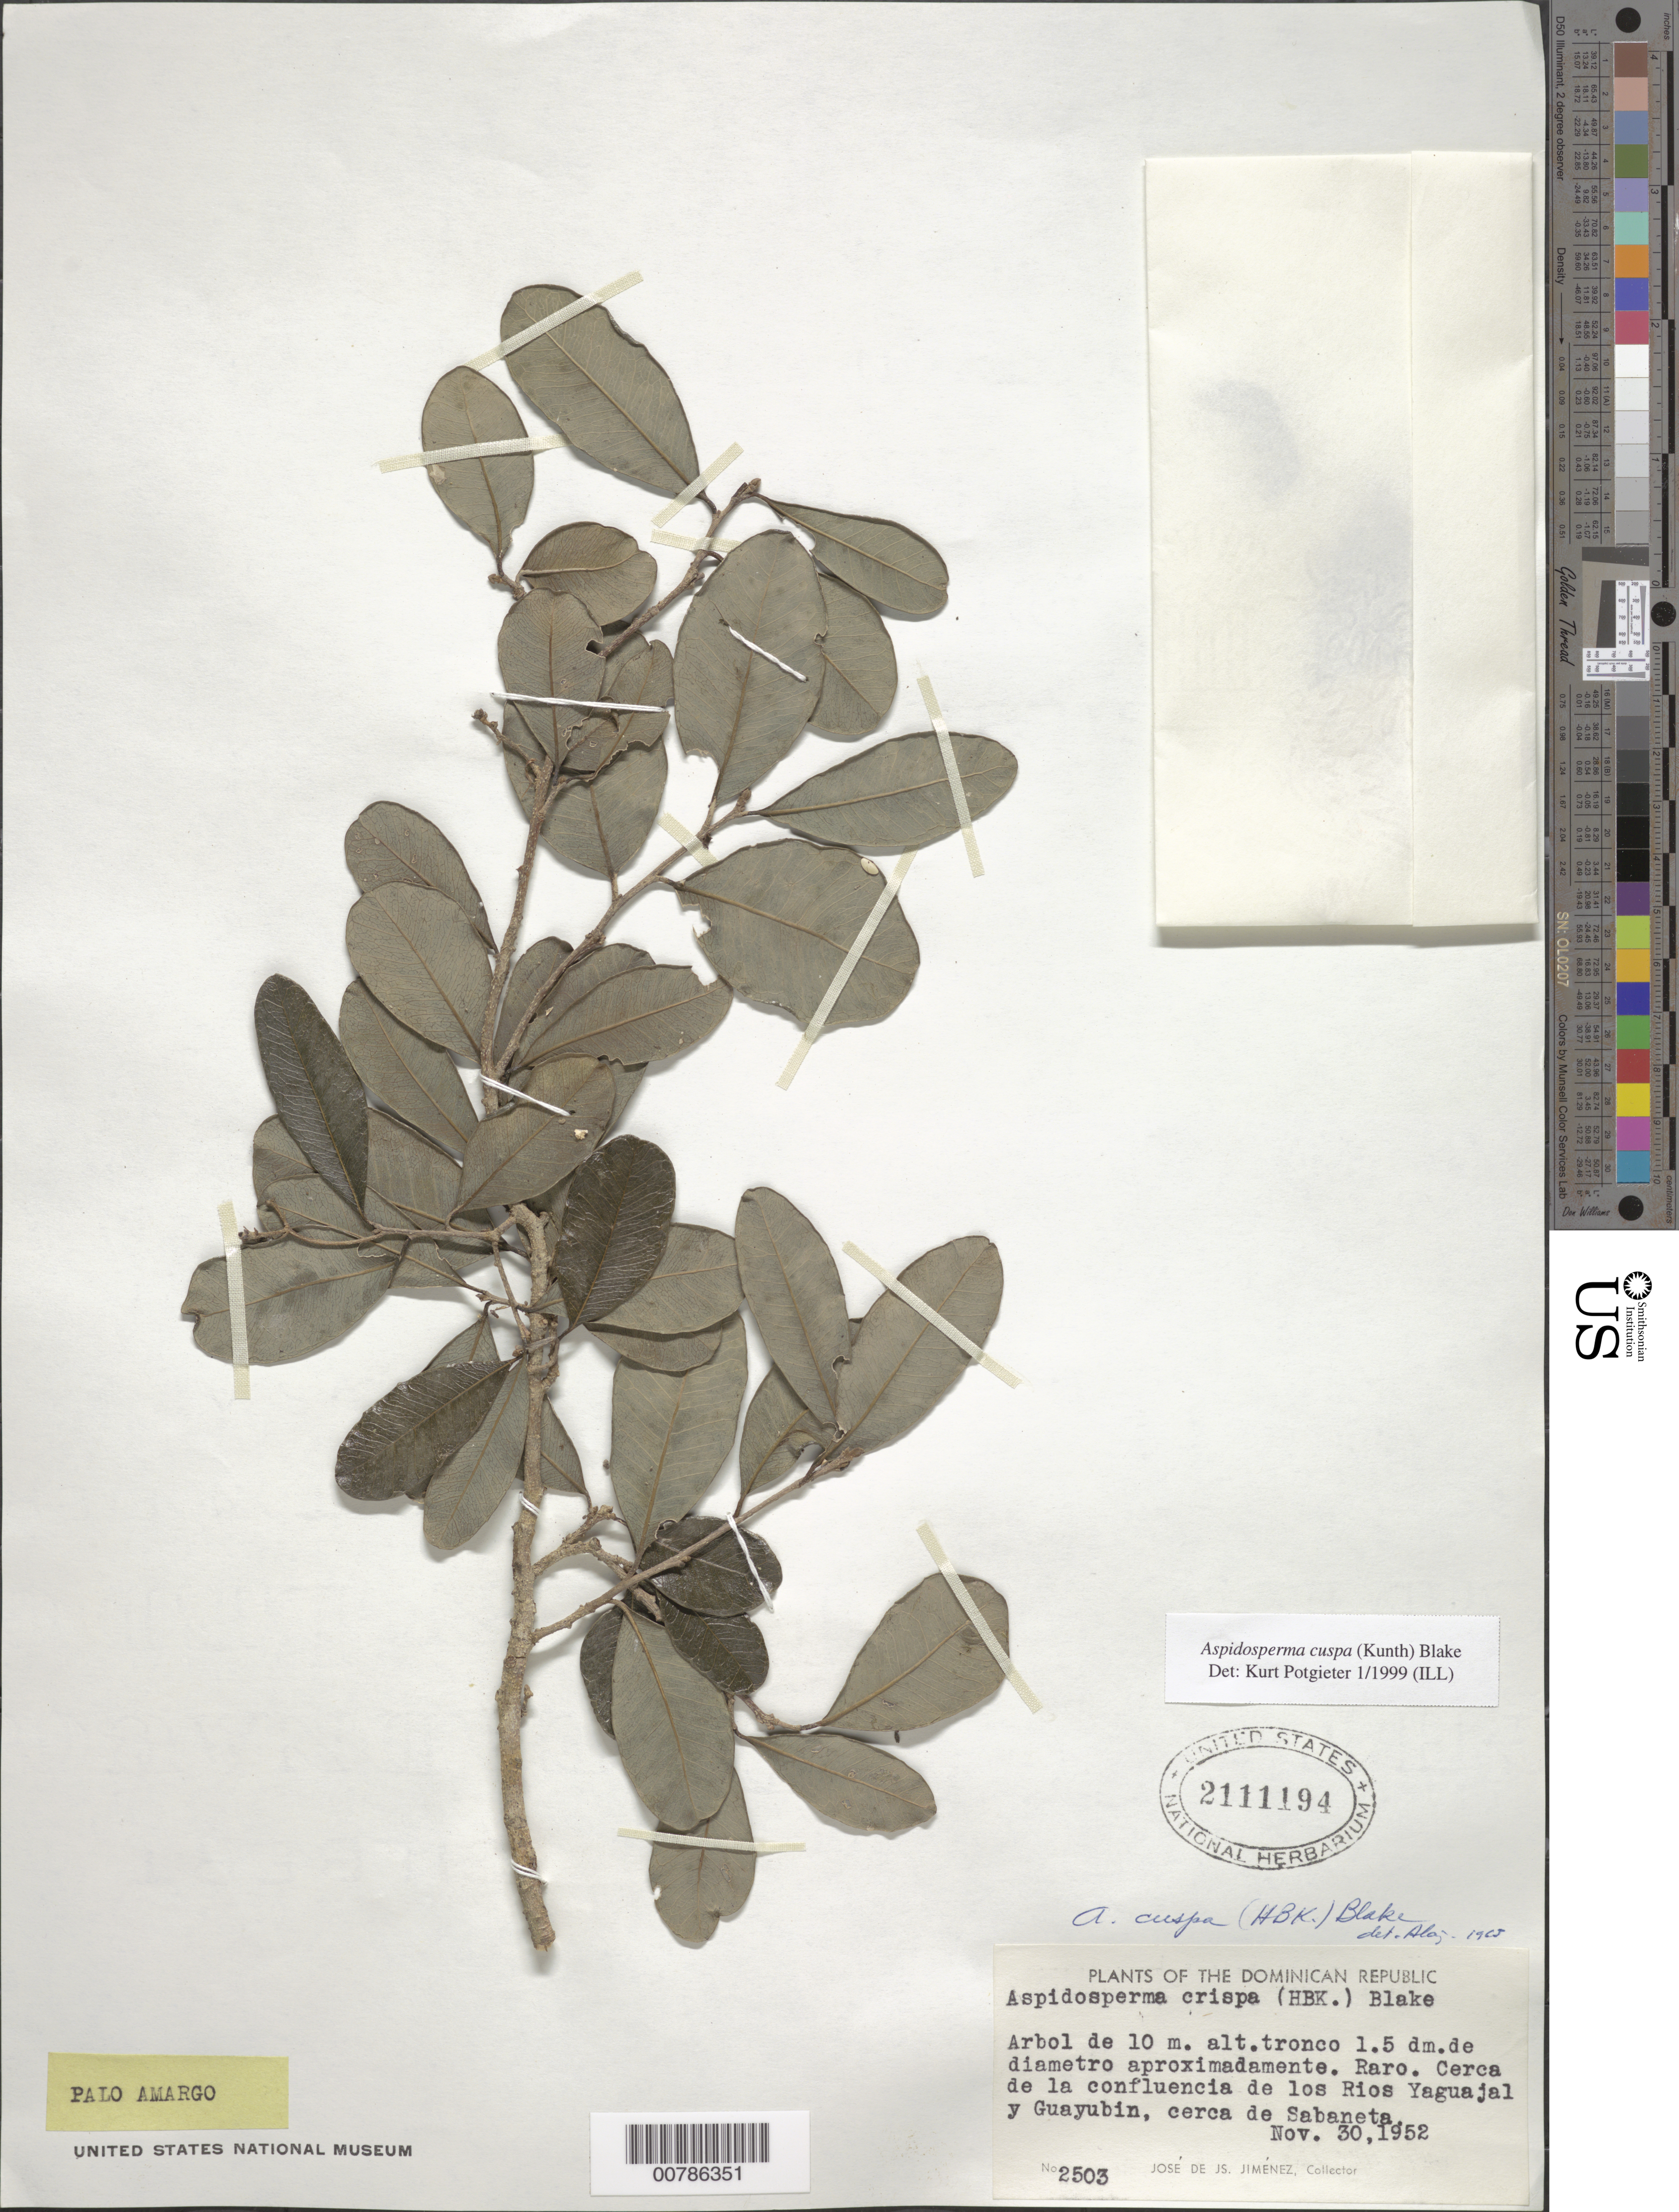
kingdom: Plantae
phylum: Tracheophyta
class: Magnoliopsida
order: Gentianales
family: Apocynaceae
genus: Aspidosperma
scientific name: Aspidosperma cuspa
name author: (Kunth) S.F. Blake ex Pittier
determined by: Potgieter, K.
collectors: J. J. Jiménez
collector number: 2503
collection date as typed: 30 Nov 1952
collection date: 1952-11-30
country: Dominican Republic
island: Hispaniola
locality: Rio Yaguajal, cerca de la confluencia de Rio Guayubin, cerca de Sabaneta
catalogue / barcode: US 2111194